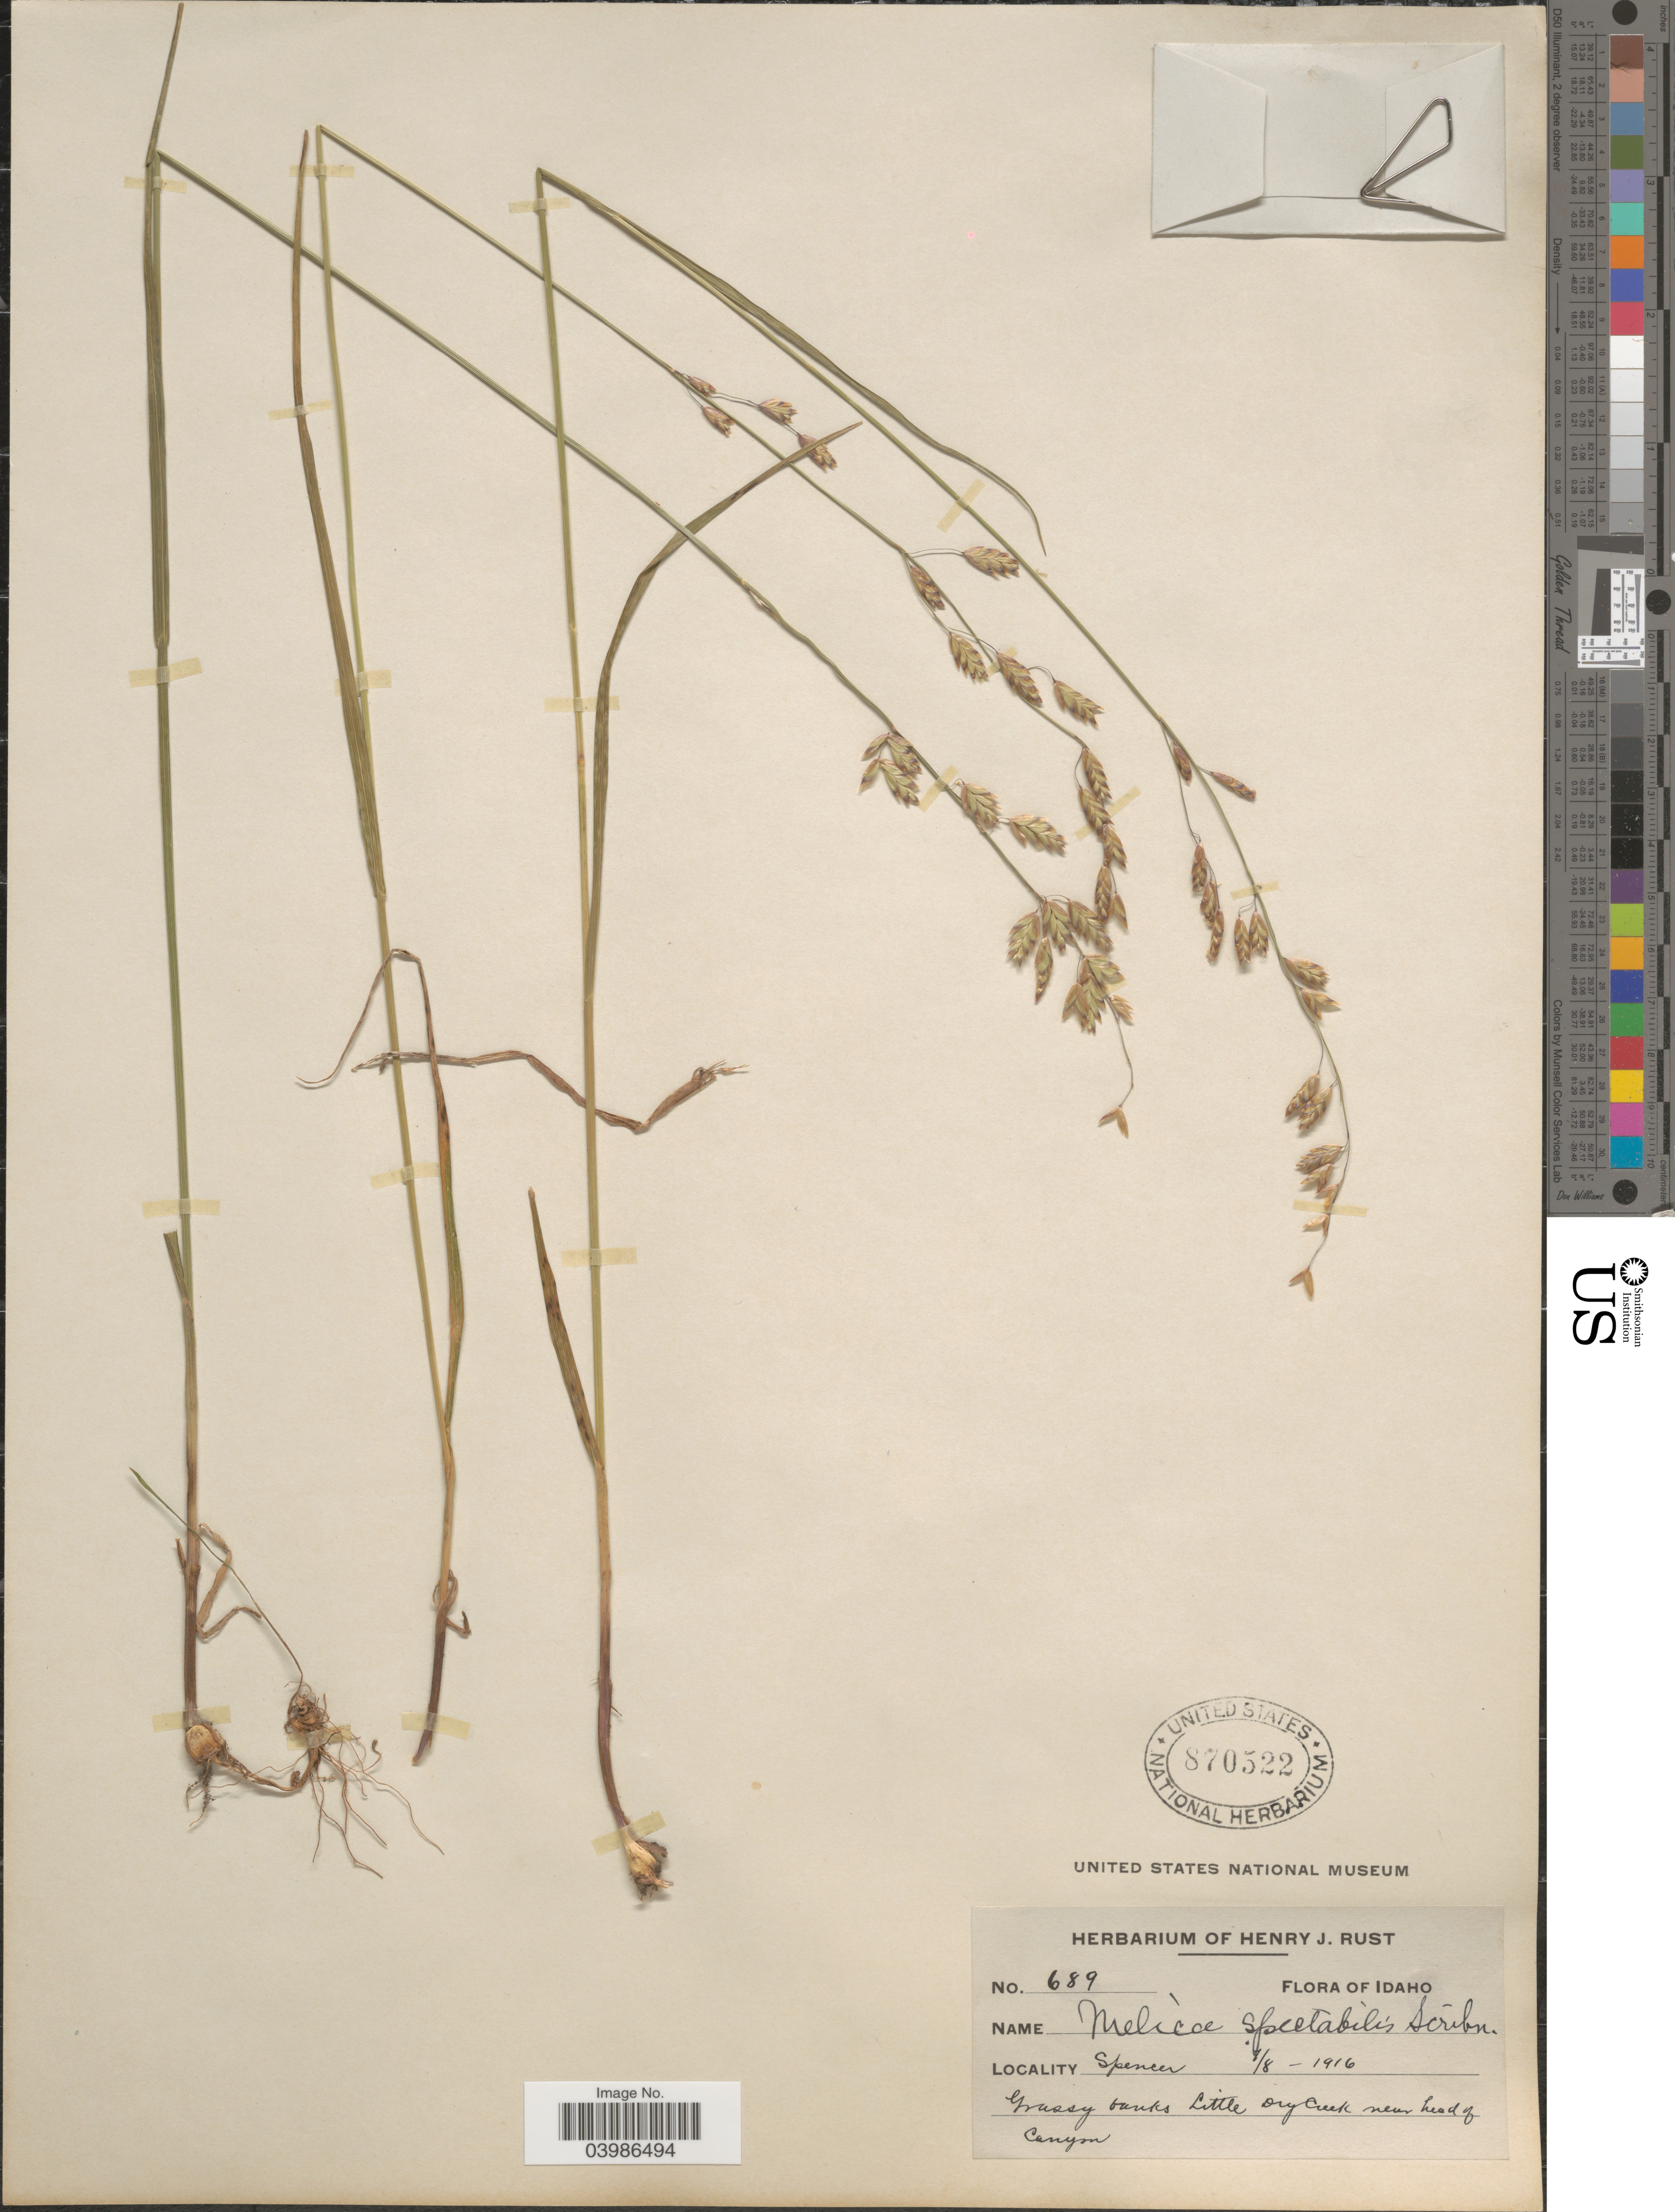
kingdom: Plantae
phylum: Tracheophyta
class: Liliopsida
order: Poales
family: Poaceae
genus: Melica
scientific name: Melica spectabilis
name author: Scribn.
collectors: ex herb. Henry J. Rust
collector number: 689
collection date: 1916-07-08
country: United States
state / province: Idaho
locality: Spencer. Grassy banks Little DryCreek near head of Canyon.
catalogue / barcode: US 870522